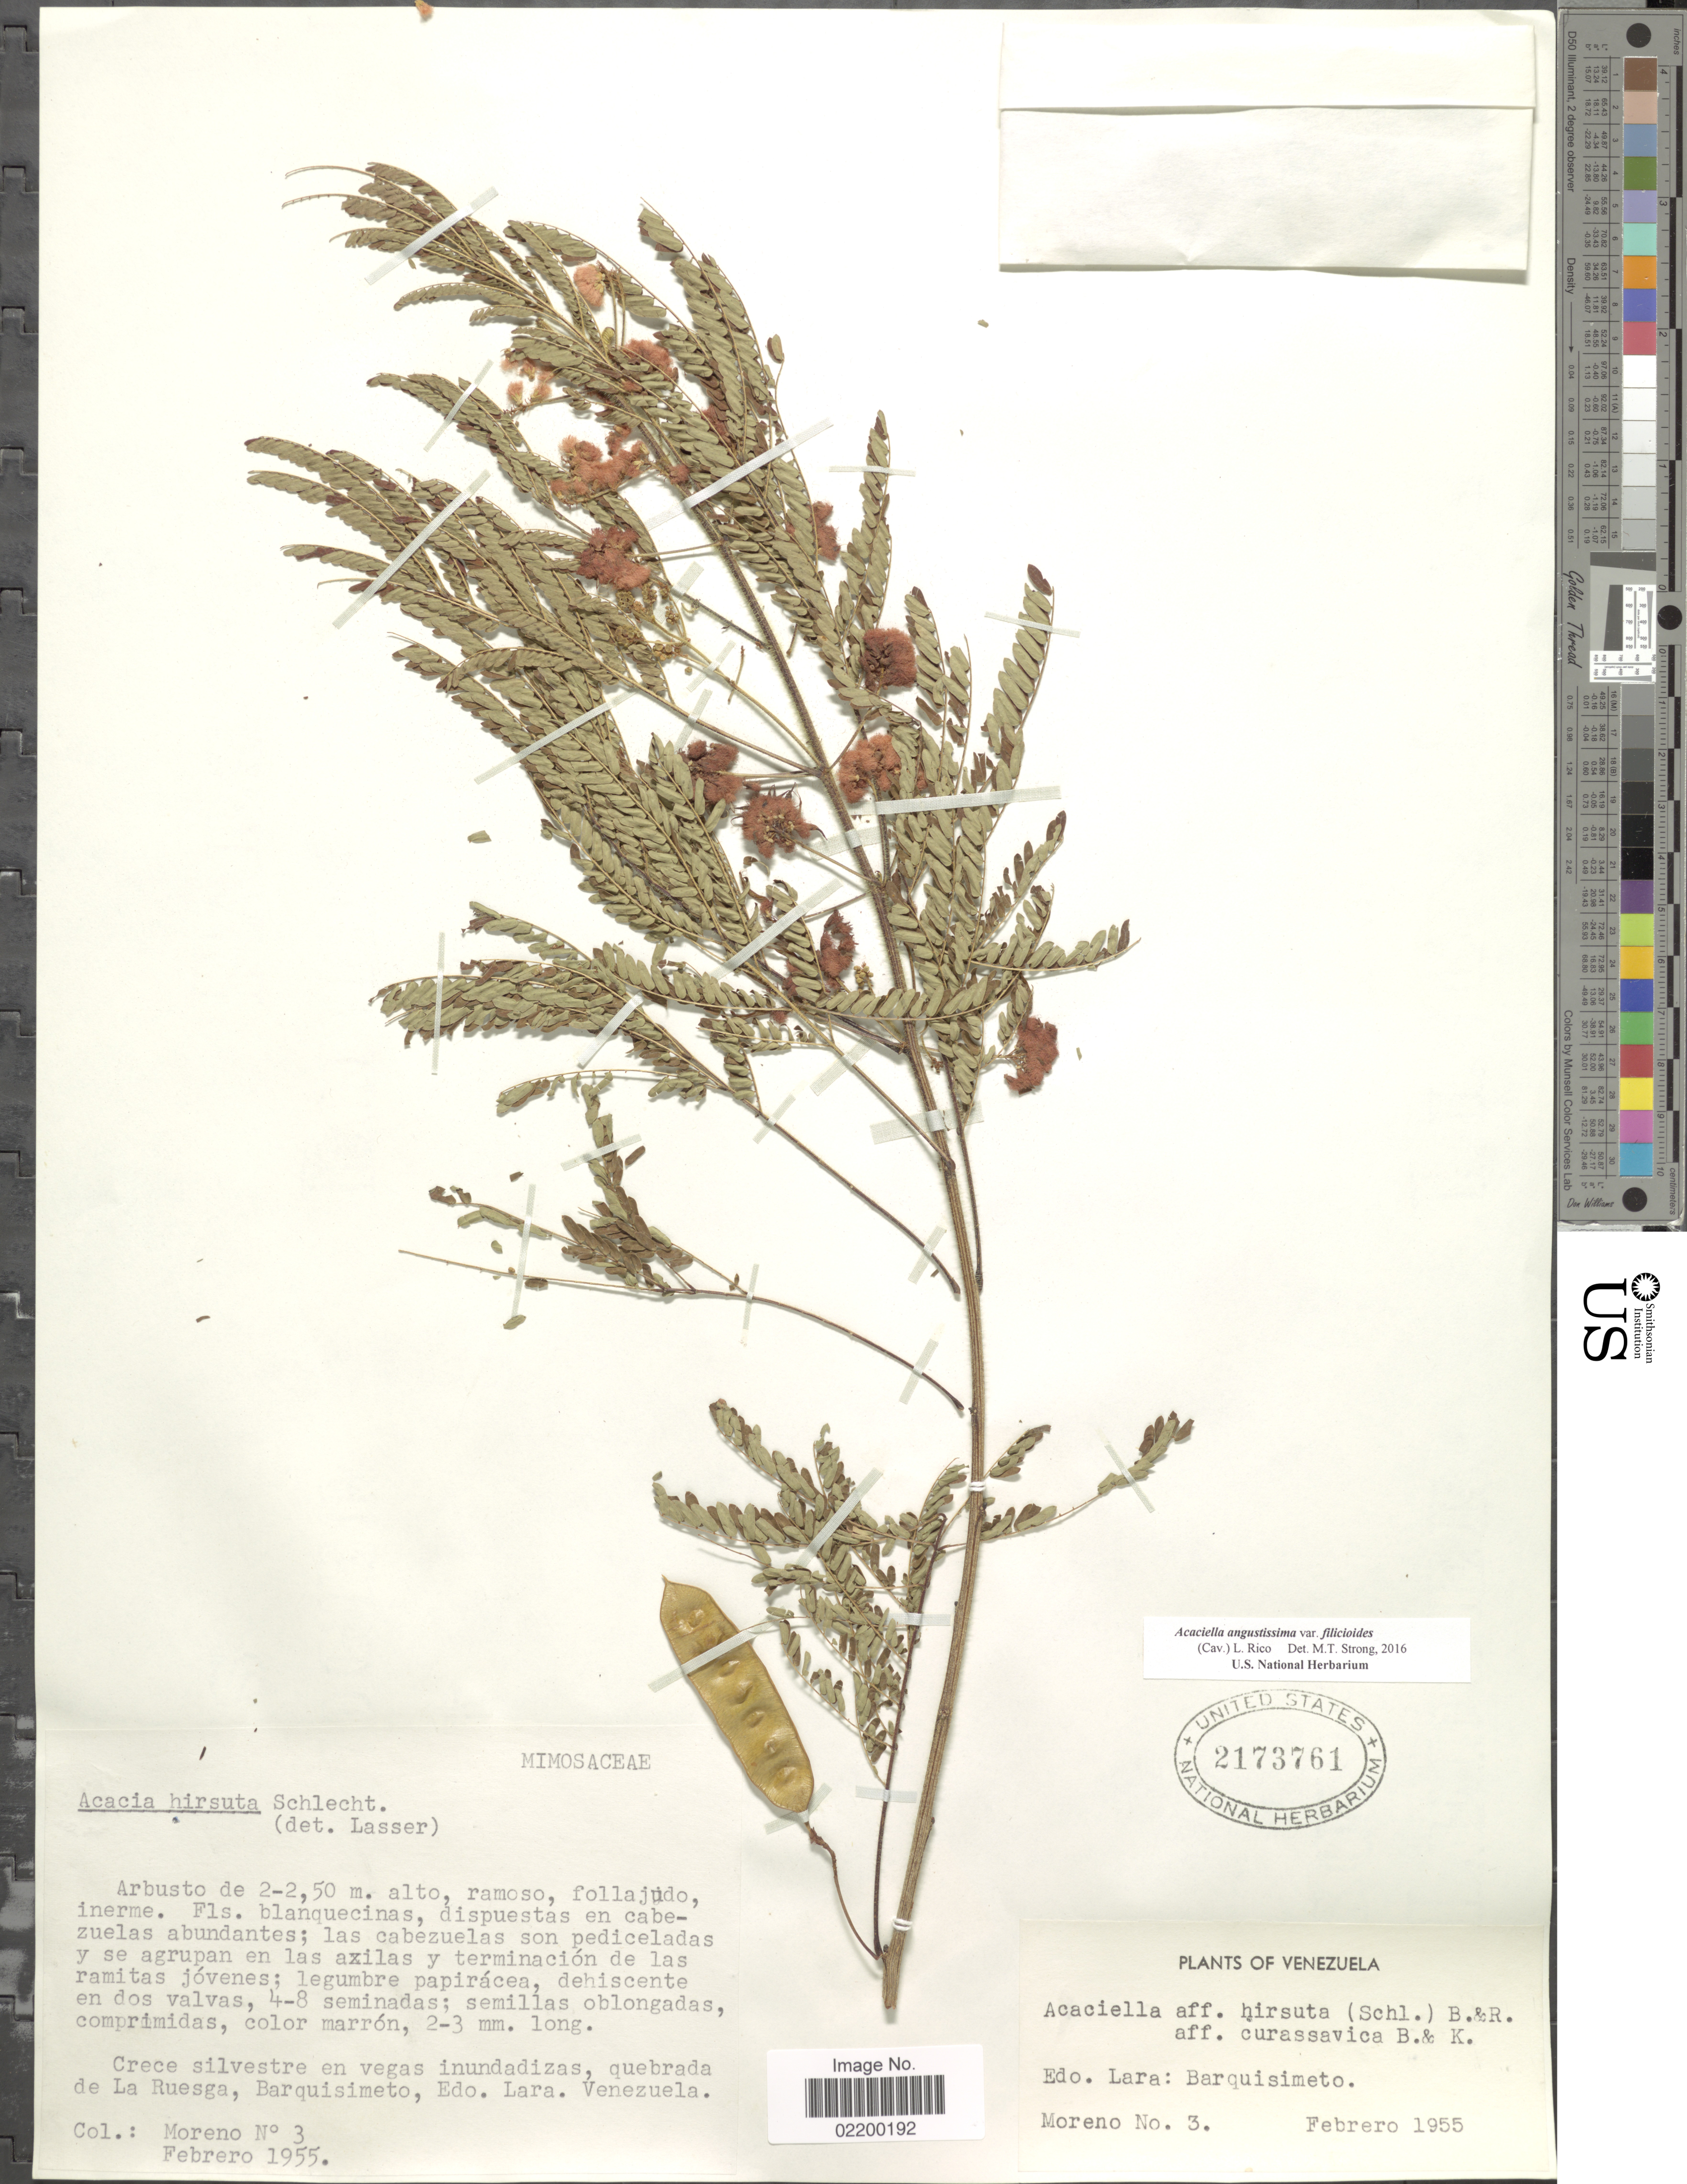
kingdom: Plantae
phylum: Tracheophyta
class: Magnoliopsida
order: Fabales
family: Fabaceae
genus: Acaciella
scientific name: Acaciella angustissima var. filicioides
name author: (Cav.) L. Rico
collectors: Moreno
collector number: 3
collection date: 1955-02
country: Venezuela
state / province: Lara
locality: Edo. Lara: Barquisimeto.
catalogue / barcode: US 2173761